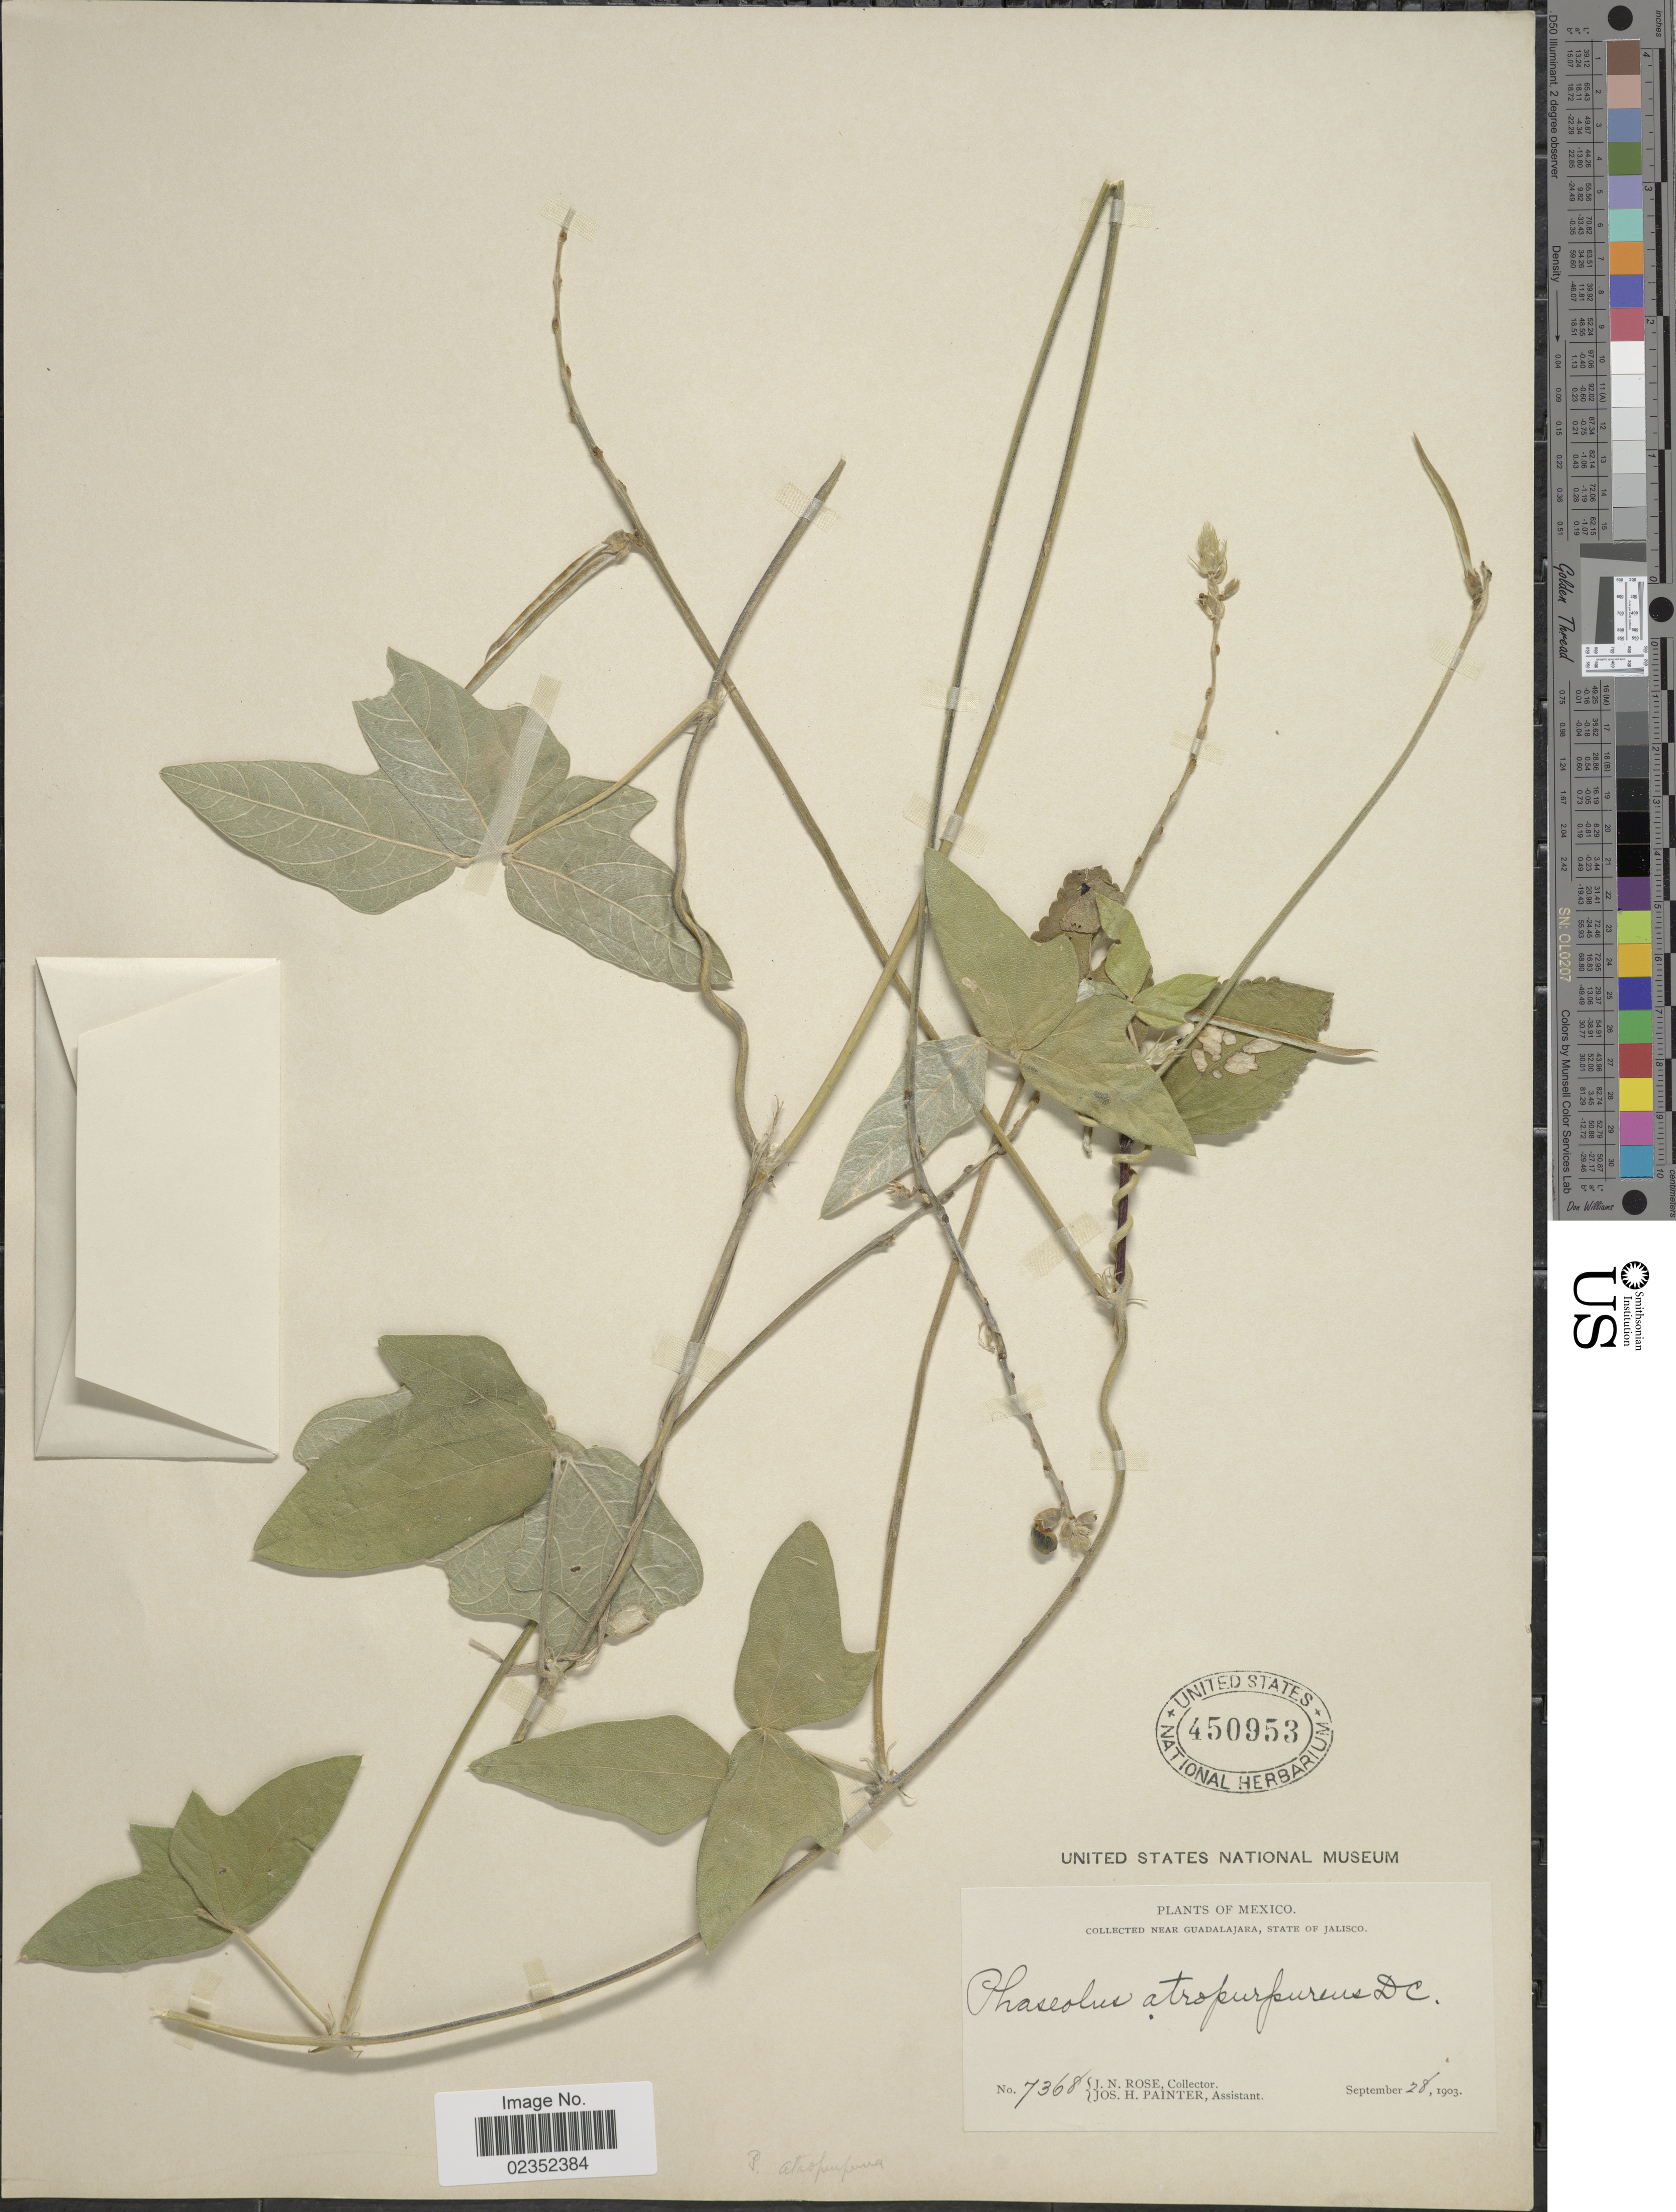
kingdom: Plantae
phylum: Tracheophyta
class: Magnoliopsida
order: Fabales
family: Fabaceae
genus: Macroptilium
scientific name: Macroptilium atropurpureum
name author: (DC.) Urb.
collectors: J. N. Rose & J. H. Painter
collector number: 7368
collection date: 1903-09-28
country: Mexico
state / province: Jalisco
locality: Near Guadalajara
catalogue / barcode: US 450953